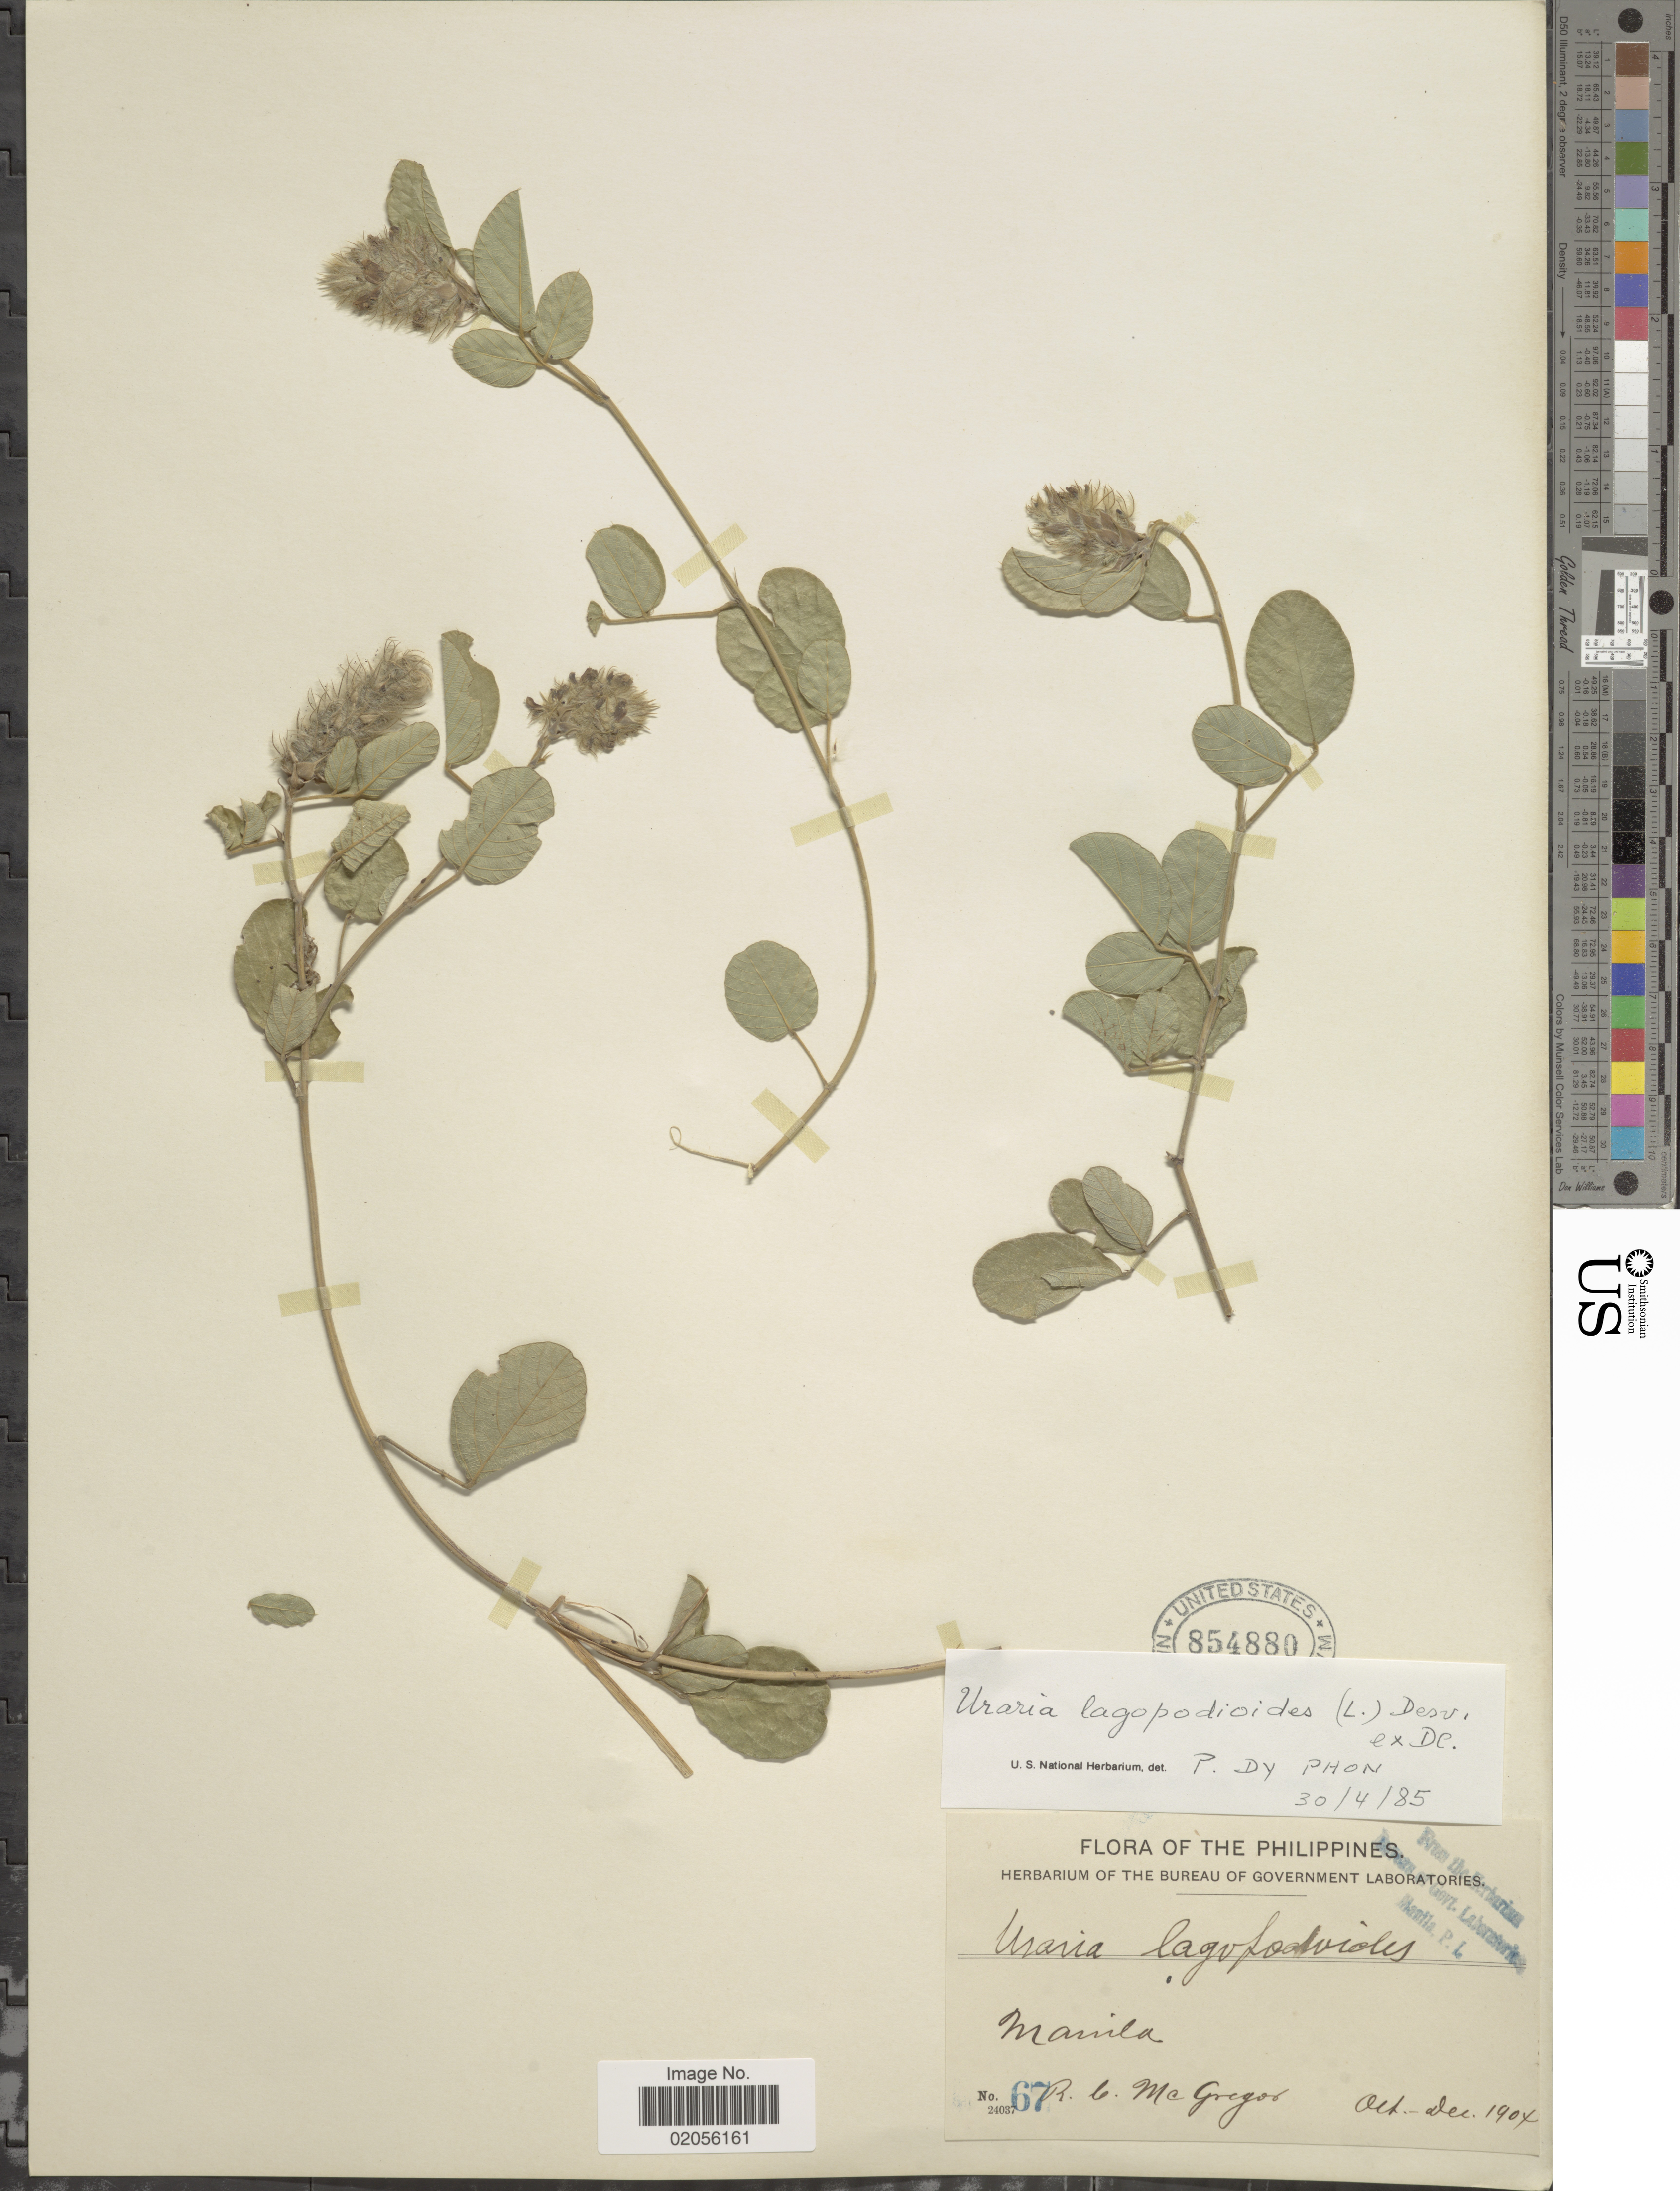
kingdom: Plantae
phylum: Tracheophyta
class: Magnoliopsida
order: Fabales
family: Fabaceae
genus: Uraria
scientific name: Uraria lagopodioides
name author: (L.) Desv. ex DC.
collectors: R. C. McGregor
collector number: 67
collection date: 1904-10/1904-12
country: Philippines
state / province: National Capital Region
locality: Manila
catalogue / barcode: US 854880